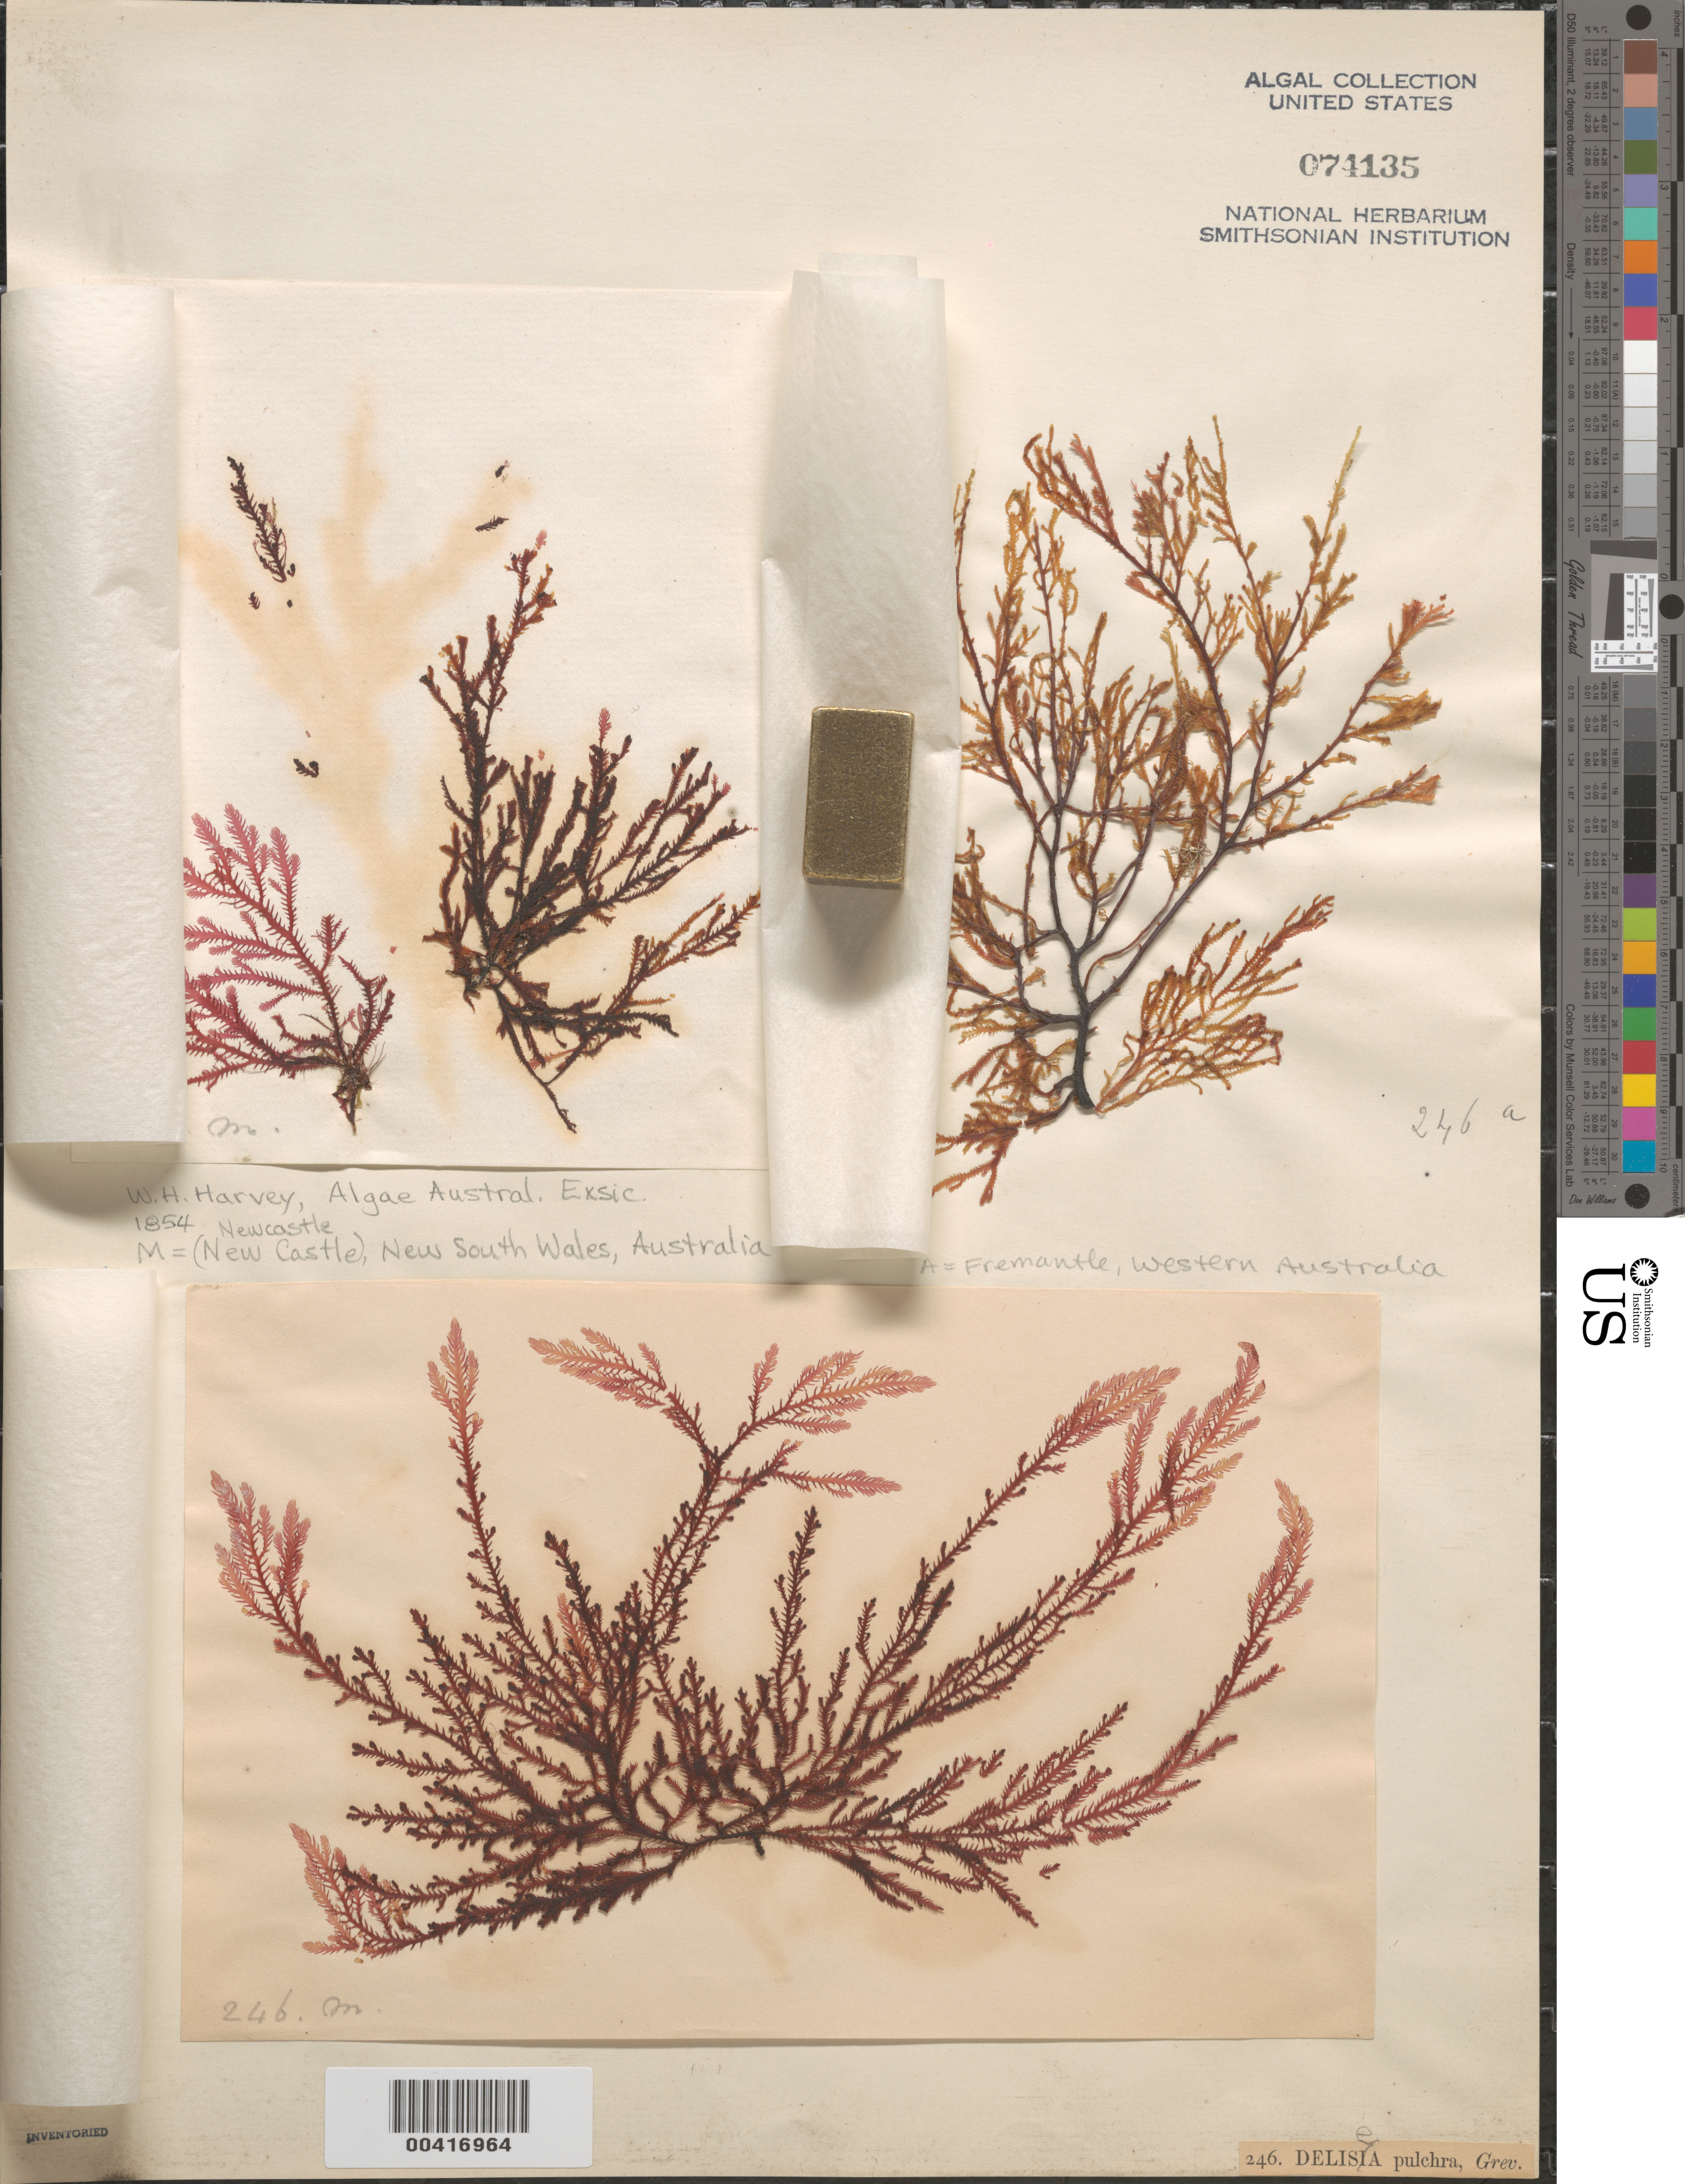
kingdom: Plantae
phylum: Rhodophyta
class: Florideophyceae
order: Bonnemaisoniales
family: Bonnemaisoniaceae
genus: Delisea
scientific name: Delisea pulchra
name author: (Grev.) Mont.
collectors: W. Harvey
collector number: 246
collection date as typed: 1854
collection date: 1854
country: Australia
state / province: New South Wales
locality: Newcastle and fremantle, western australia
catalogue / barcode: US 74135